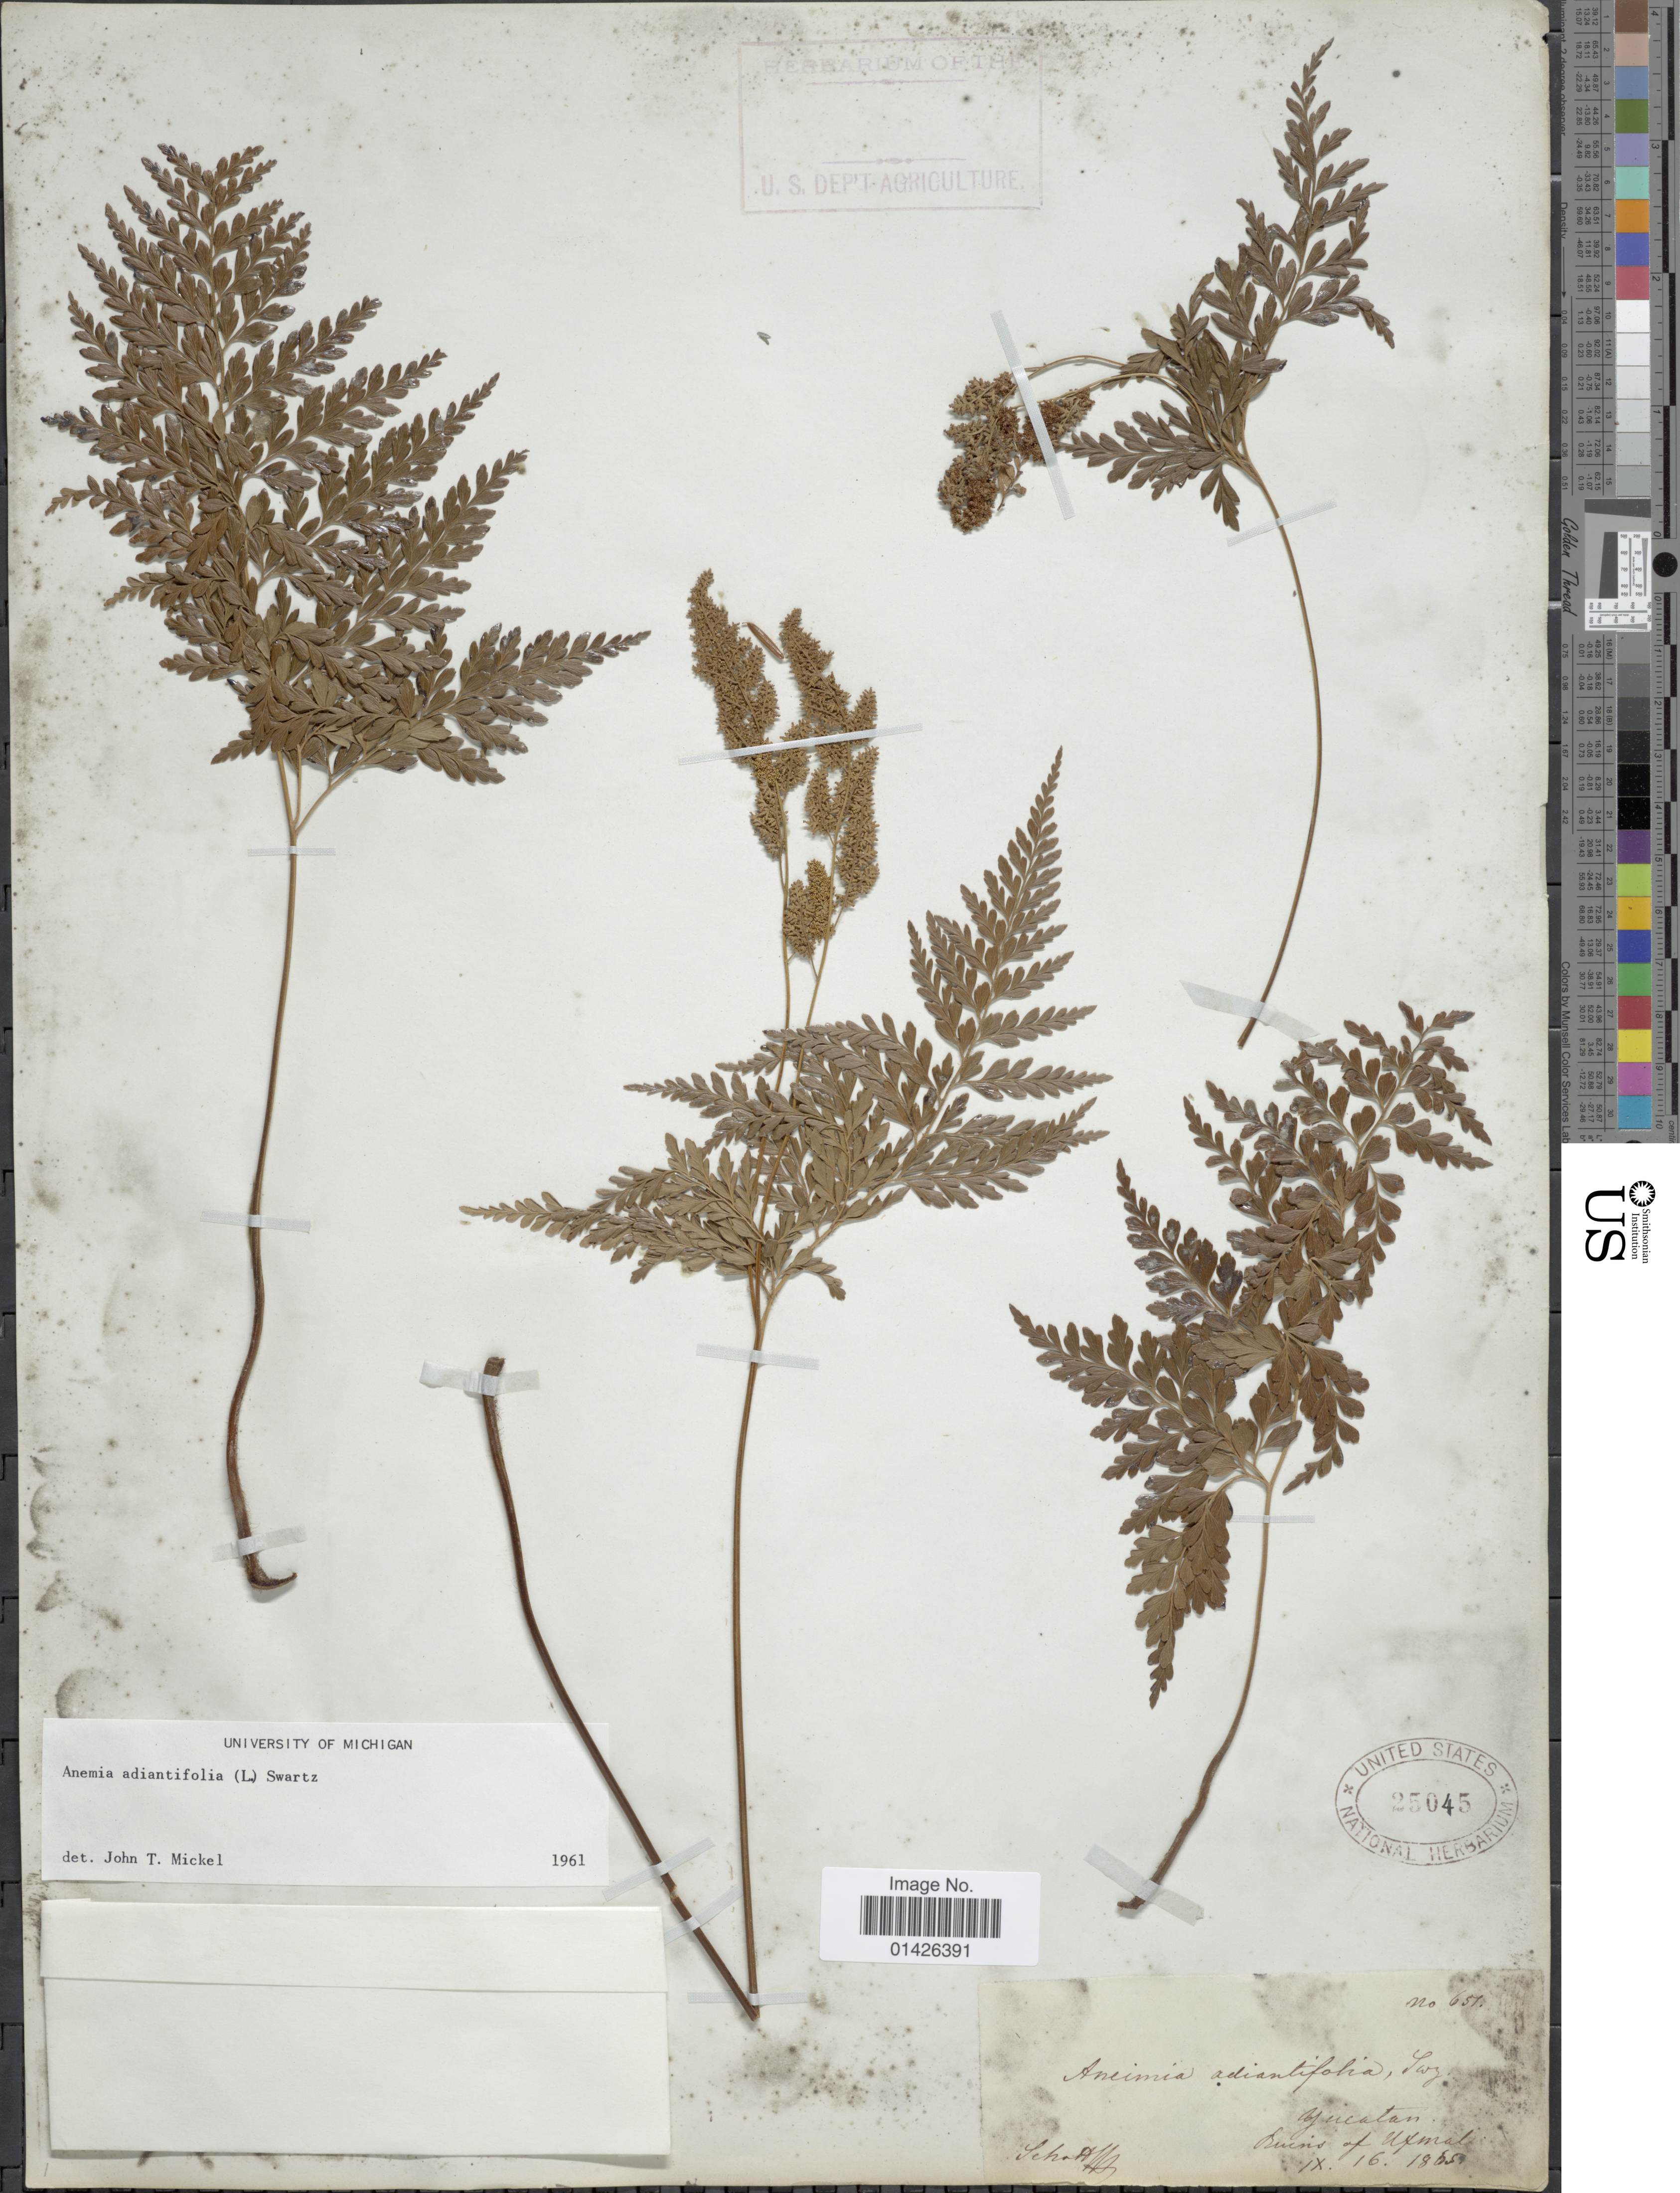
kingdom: Plantae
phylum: Tracheophyta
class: Polypodiopsida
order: Schizaeales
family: Anemiaceae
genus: Anemia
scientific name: Anemia adiantifolia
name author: (L.) Sw.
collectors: -. Schaffer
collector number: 651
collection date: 1865-09-16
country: Mexico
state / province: Yucatán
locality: Yucatan, Ruins of Uxmal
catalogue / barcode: US 25045